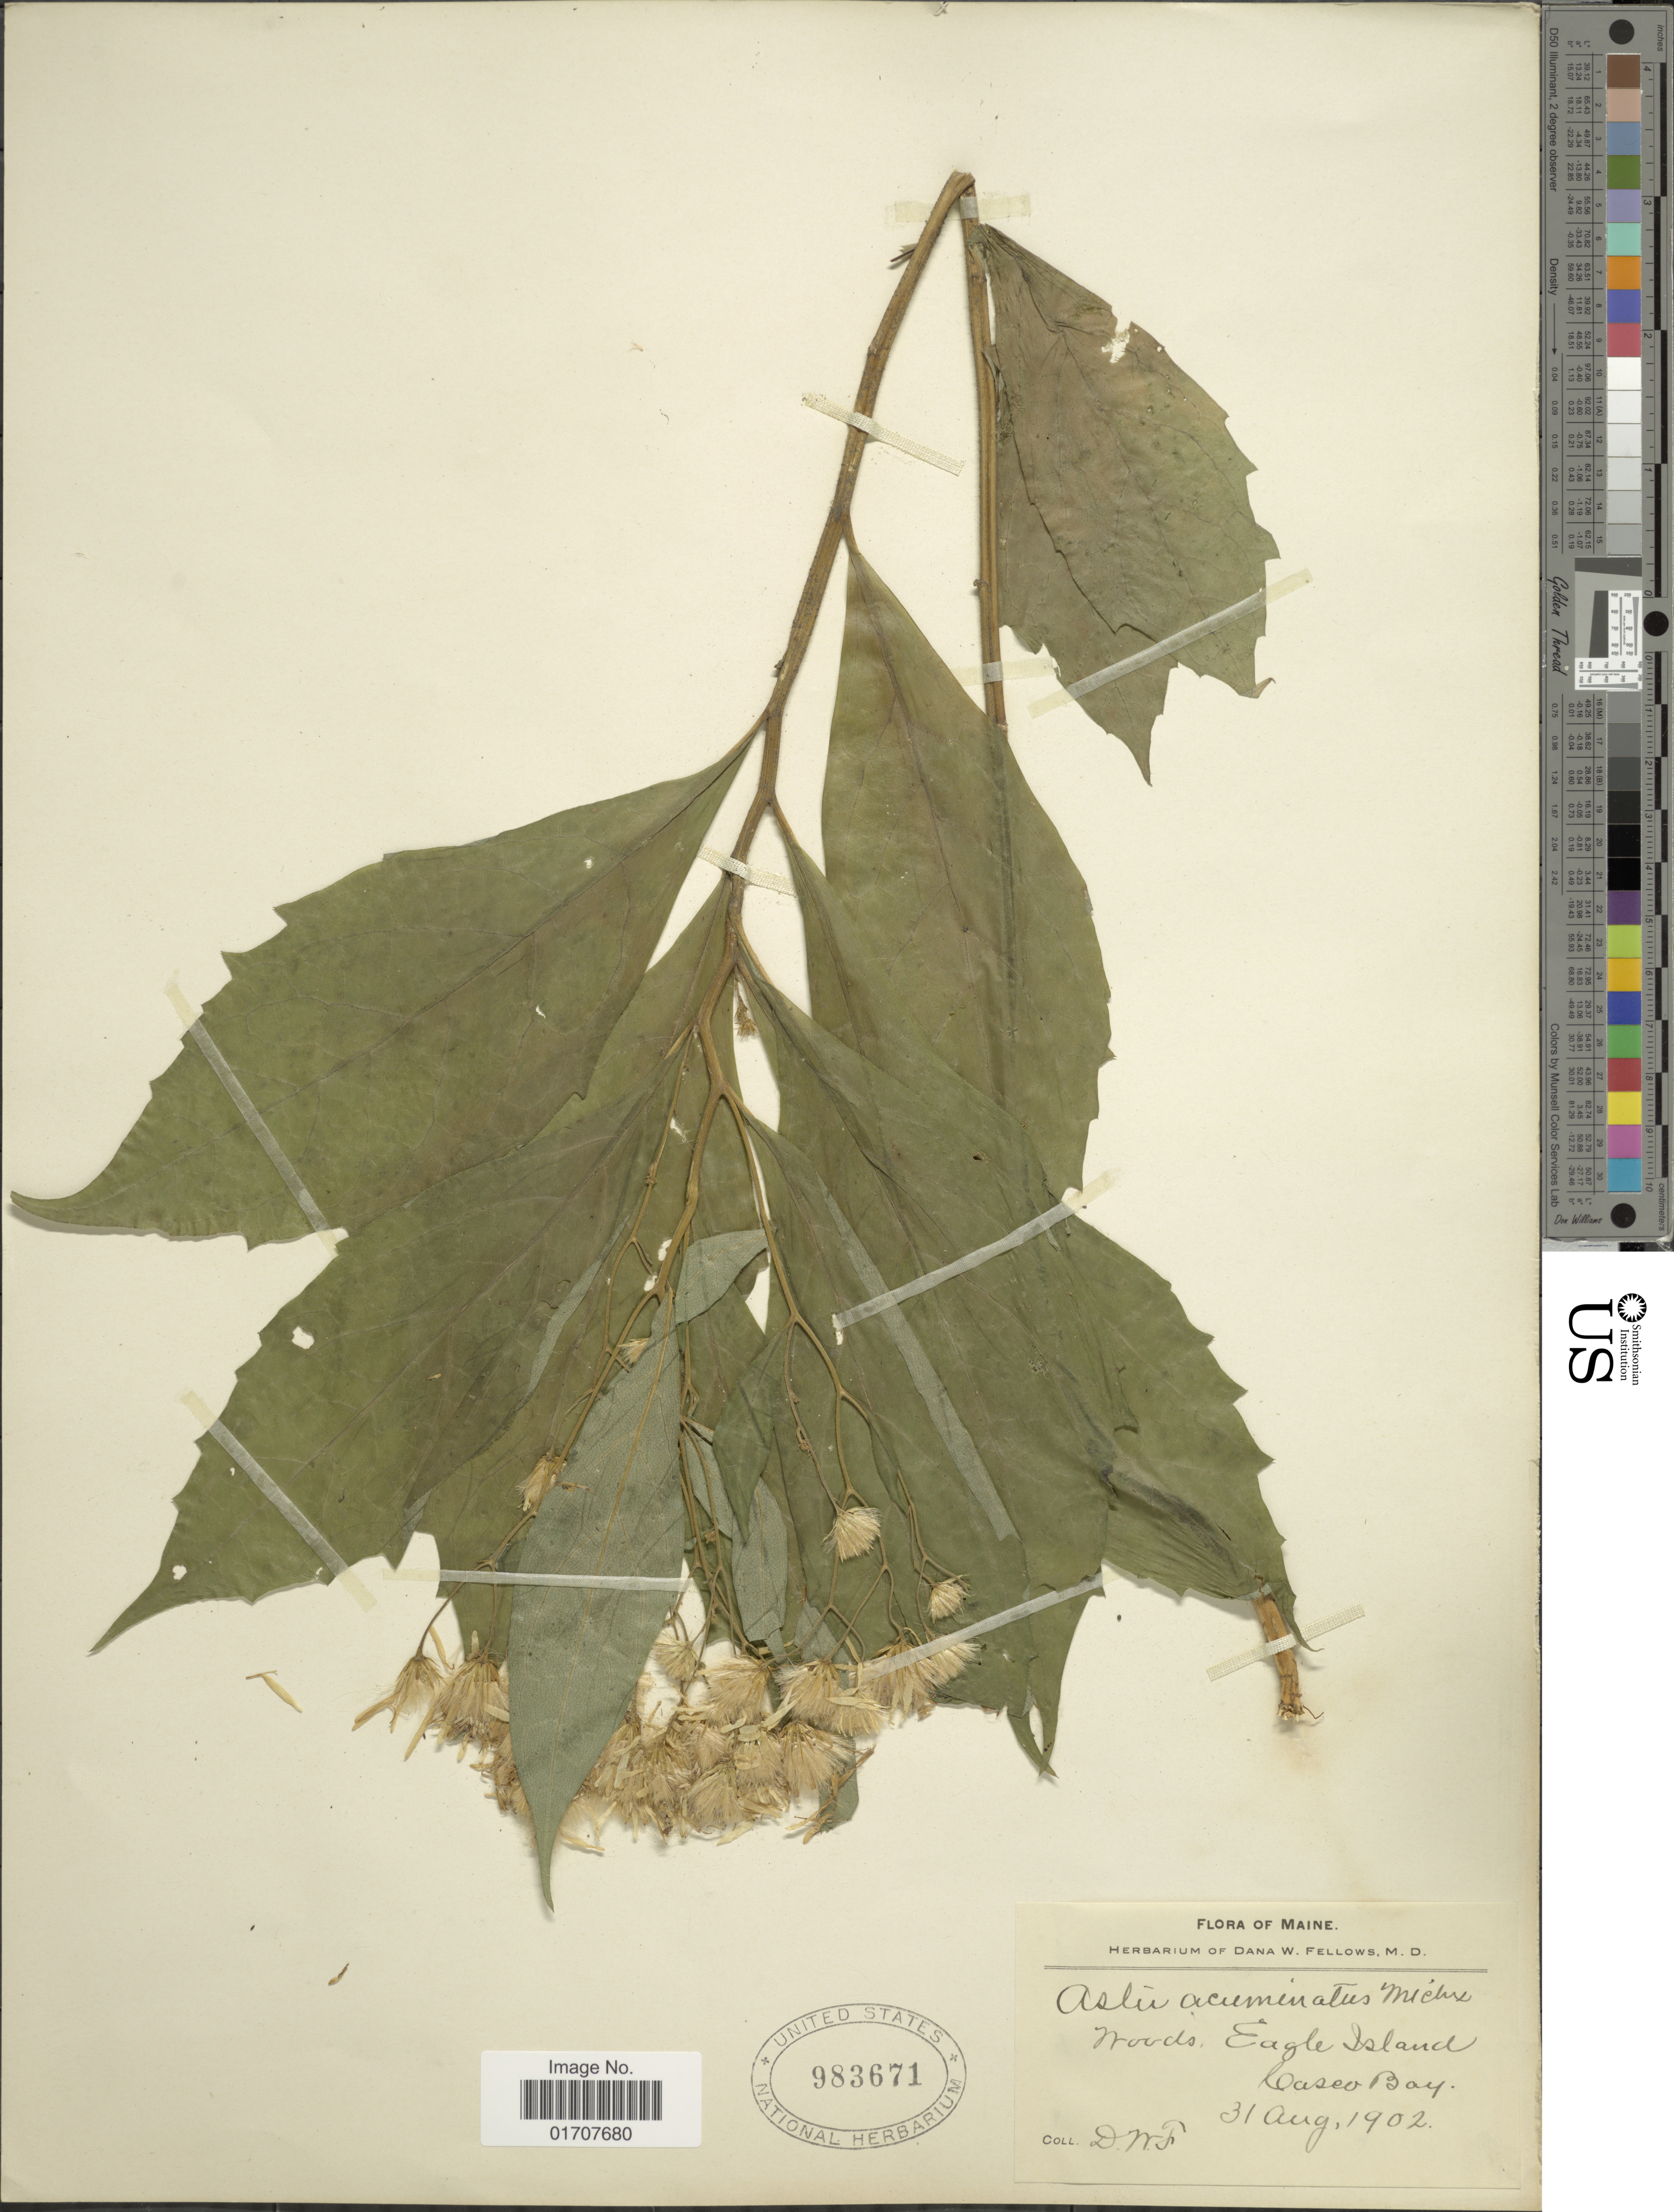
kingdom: Plantae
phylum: Tracheophyta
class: Magnoliopsida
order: Asterales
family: Asteraceae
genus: Oclemena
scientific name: Oclemena acuminata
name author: (Michx.) Greene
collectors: D. W. Fellows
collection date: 1902-08-31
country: United States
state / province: Maine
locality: Eagle Island, Caseo Bay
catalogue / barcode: US 983671